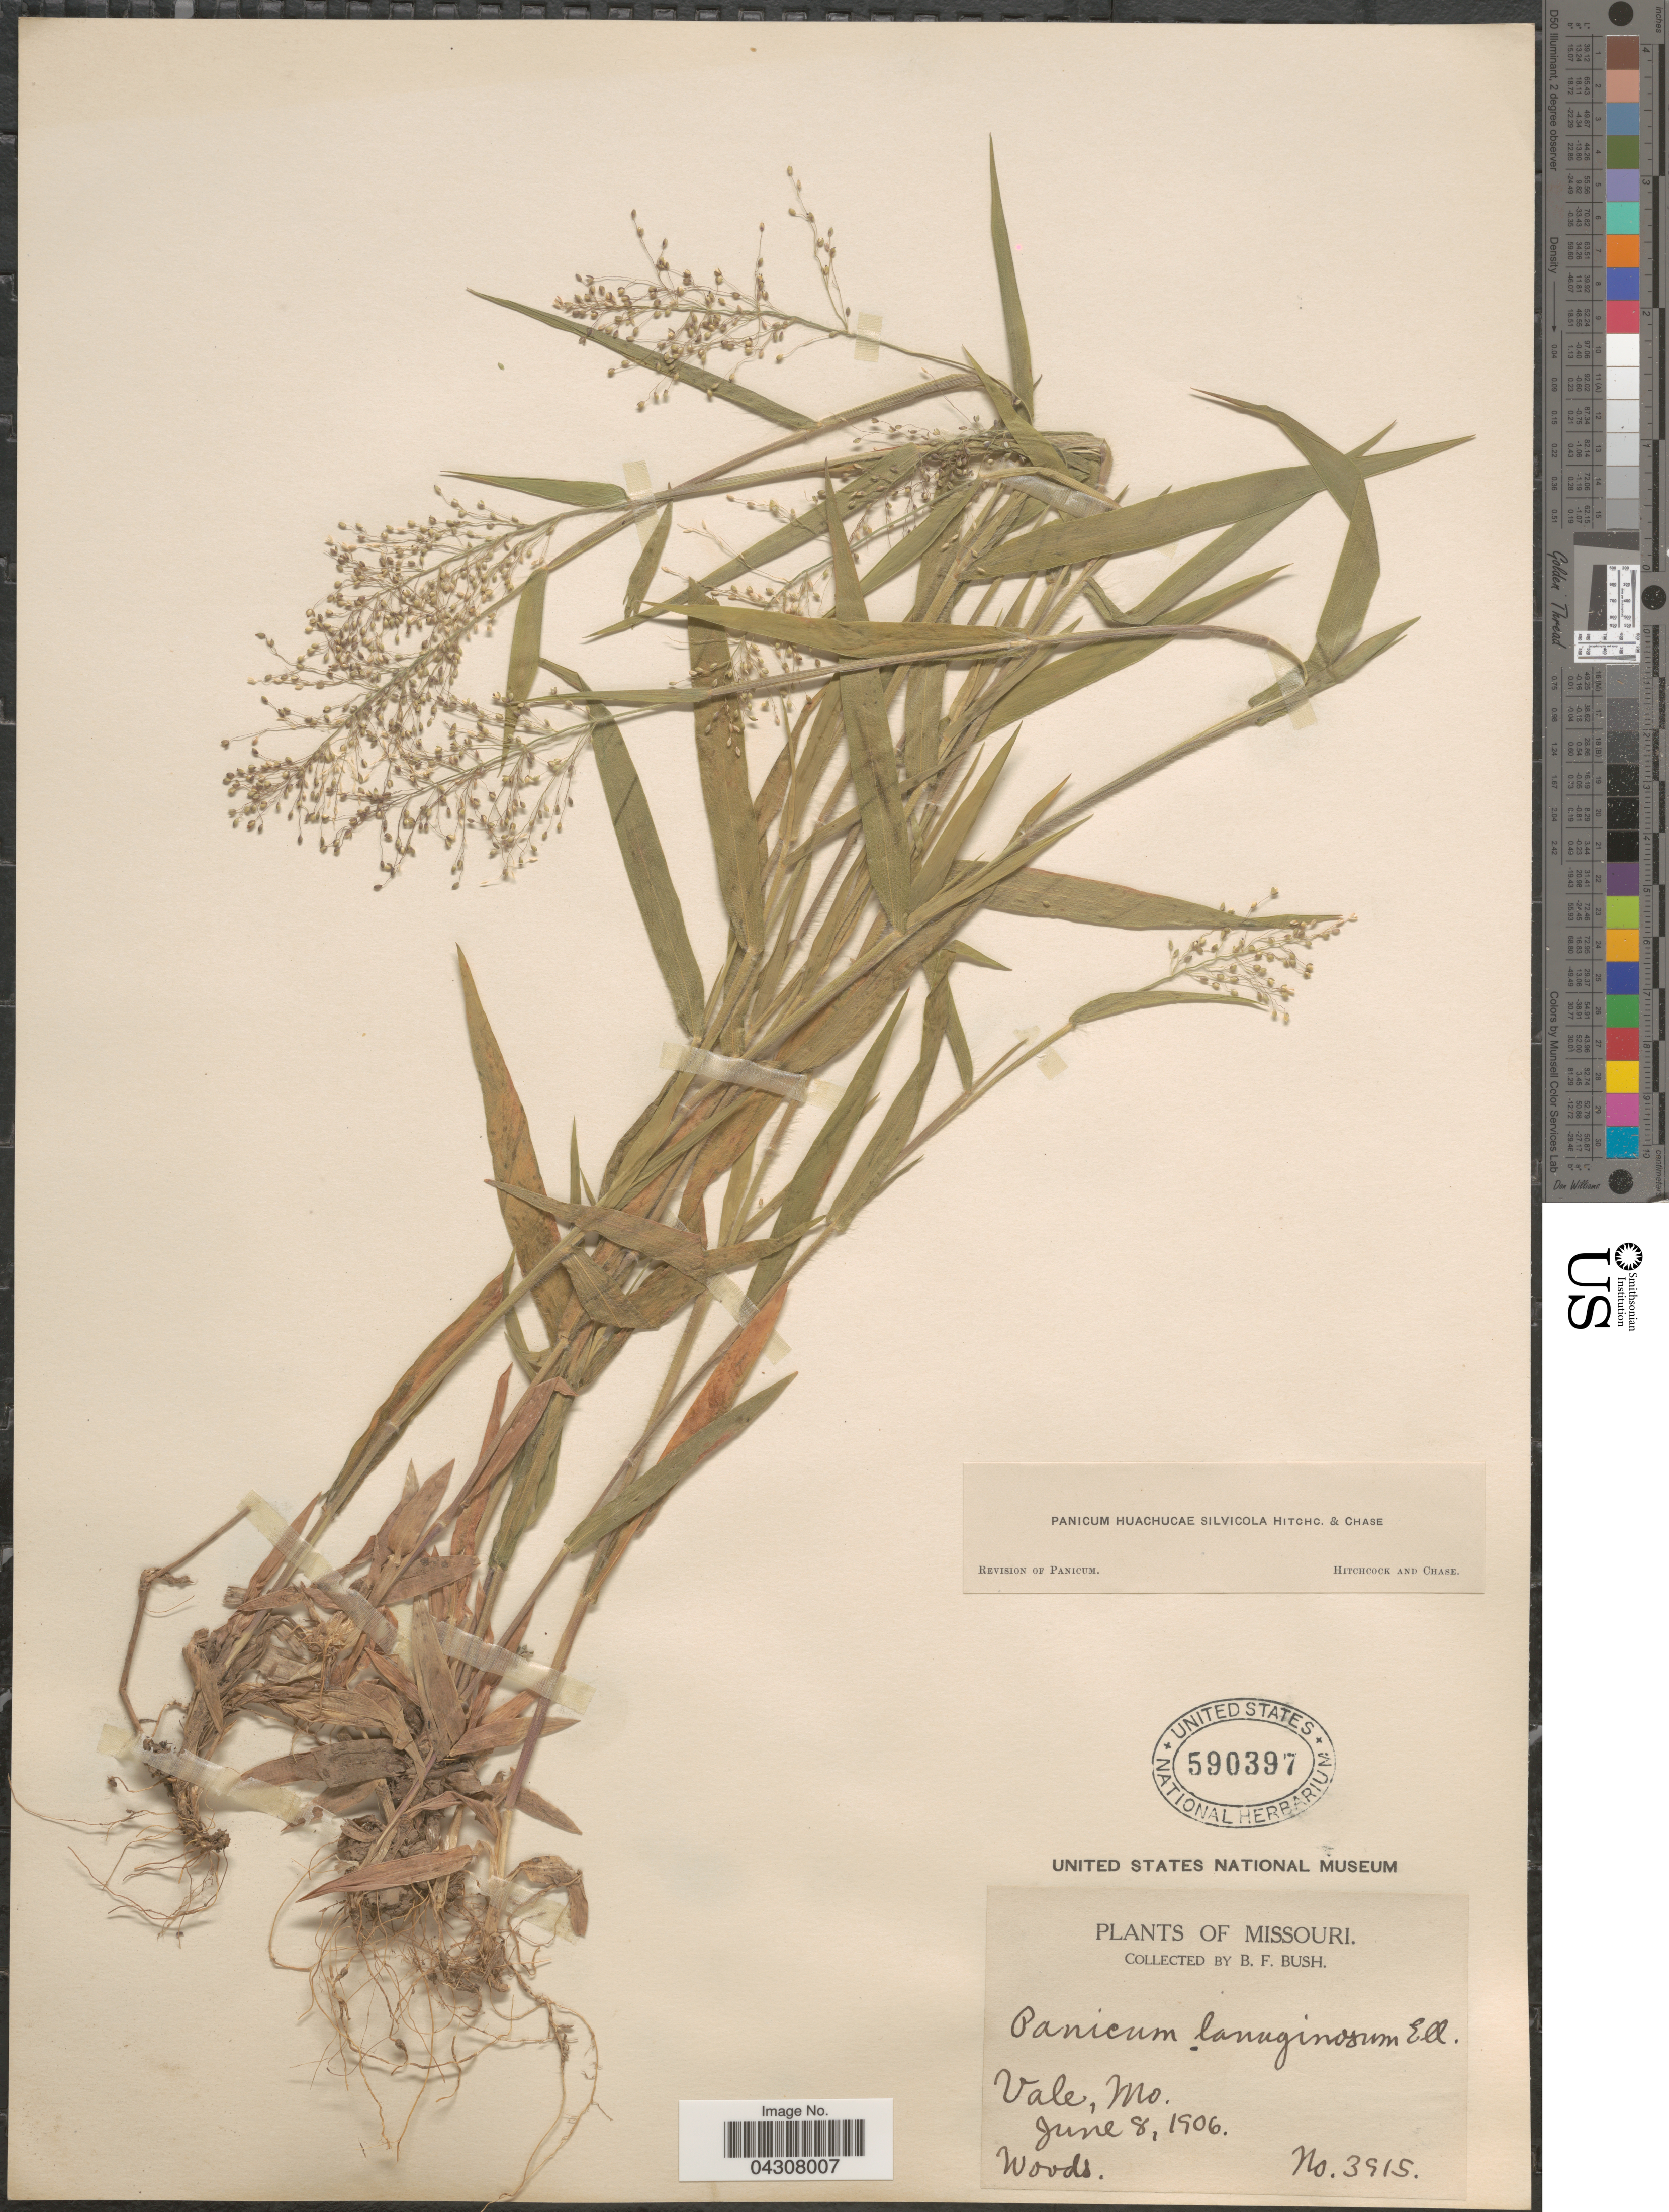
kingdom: Plantae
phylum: Tracheophyta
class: Liliopsida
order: Poales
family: Poaceae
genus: Dichanthelium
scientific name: Dichanthelium acuminatum var. acuminatum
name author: (Sw.) Gould & C.A. Clark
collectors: B. F. Bush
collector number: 3915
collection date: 1906-06-08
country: United States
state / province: Missouri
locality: Vale.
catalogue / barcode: US 590397